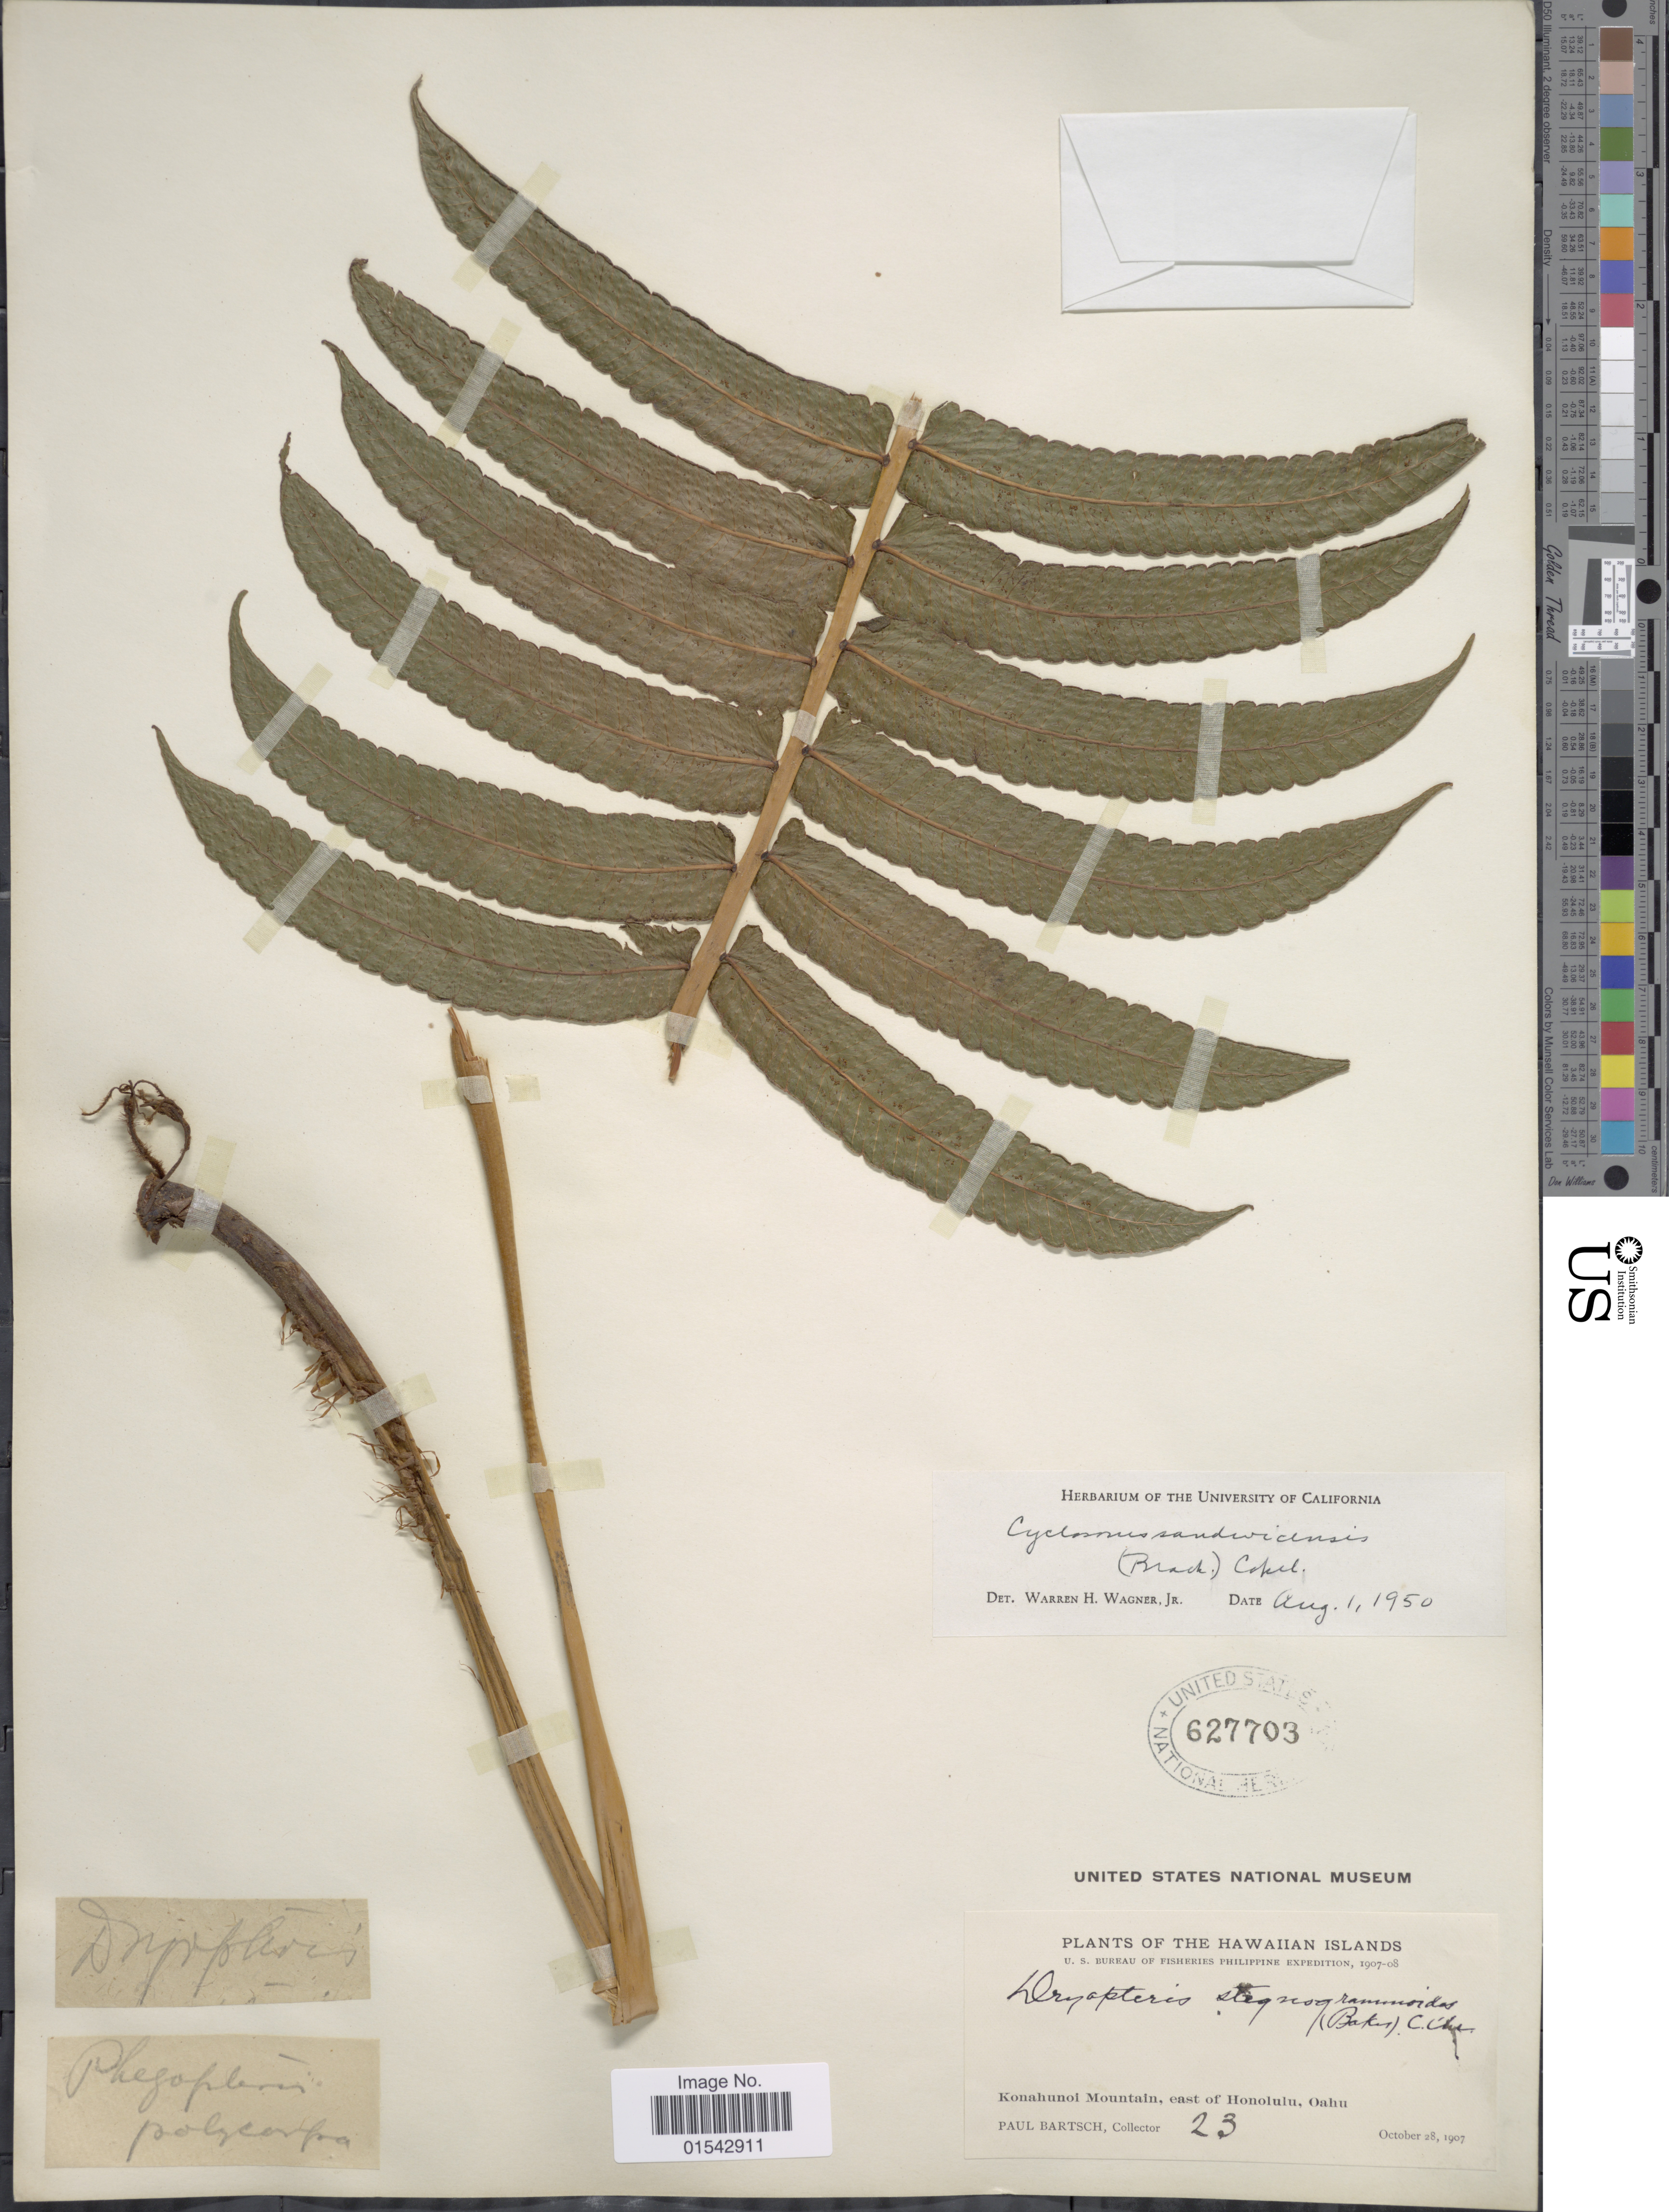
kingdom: Plantae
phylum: Tracheophyta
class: Polypodiopsida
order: Polypodiales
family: Thelypteridaceae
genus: Cyclosorus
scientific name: Cyclosorus sandwicensis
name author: Copel.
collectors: P. Bartsch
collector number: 23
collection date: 1907-10-28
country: United States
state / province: Hawaii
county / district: Honolulu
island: Oahu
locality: Hawaii, Konahunoi Mountain, east of Honolulu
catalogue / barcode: US 327703